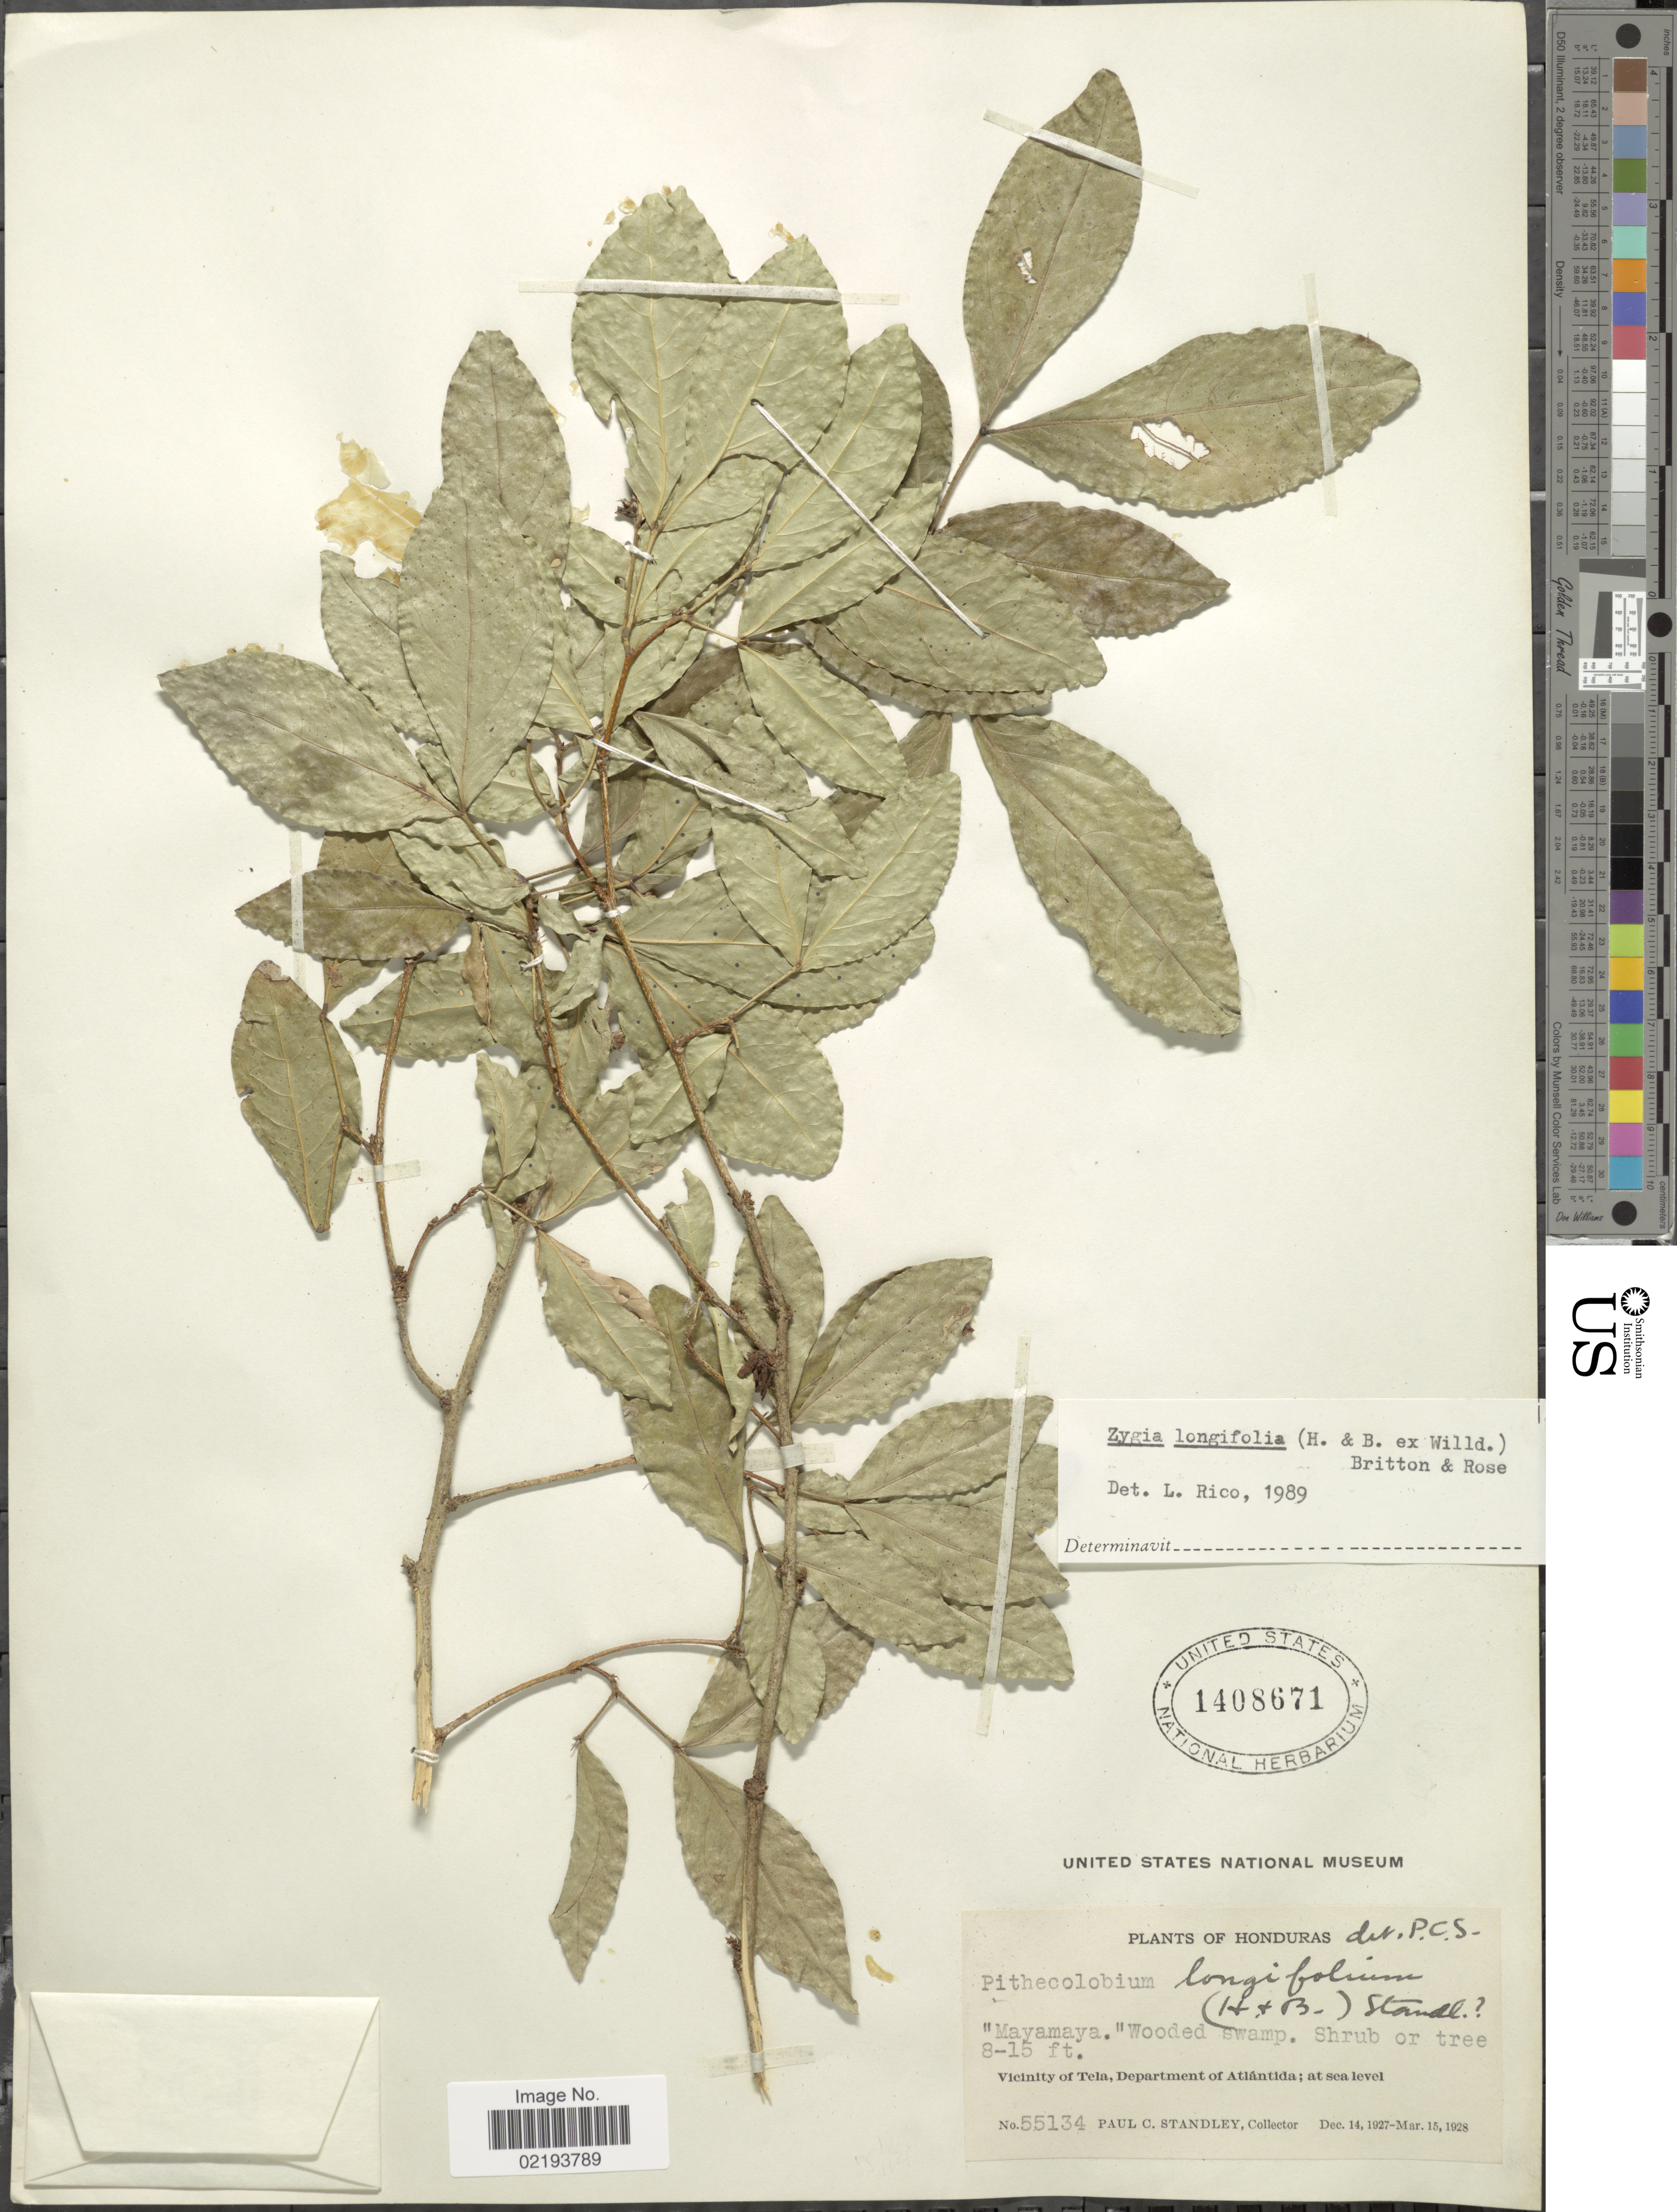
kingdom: Plantae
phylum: Tracheophyta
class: Magnoliopsida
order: Fabales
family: Fabaceae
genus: Zygia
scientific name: Zygia longifolia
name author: (Willd.) Britton & Rose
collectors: P. C. Standley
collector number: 55134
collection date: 1927-12-14/1928-03-15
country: Honduras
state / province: Atlántida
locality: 'Mayamaya' Wooded swamp, Vicinity of Tela, Department of Atlántida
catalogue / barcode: US 1408671